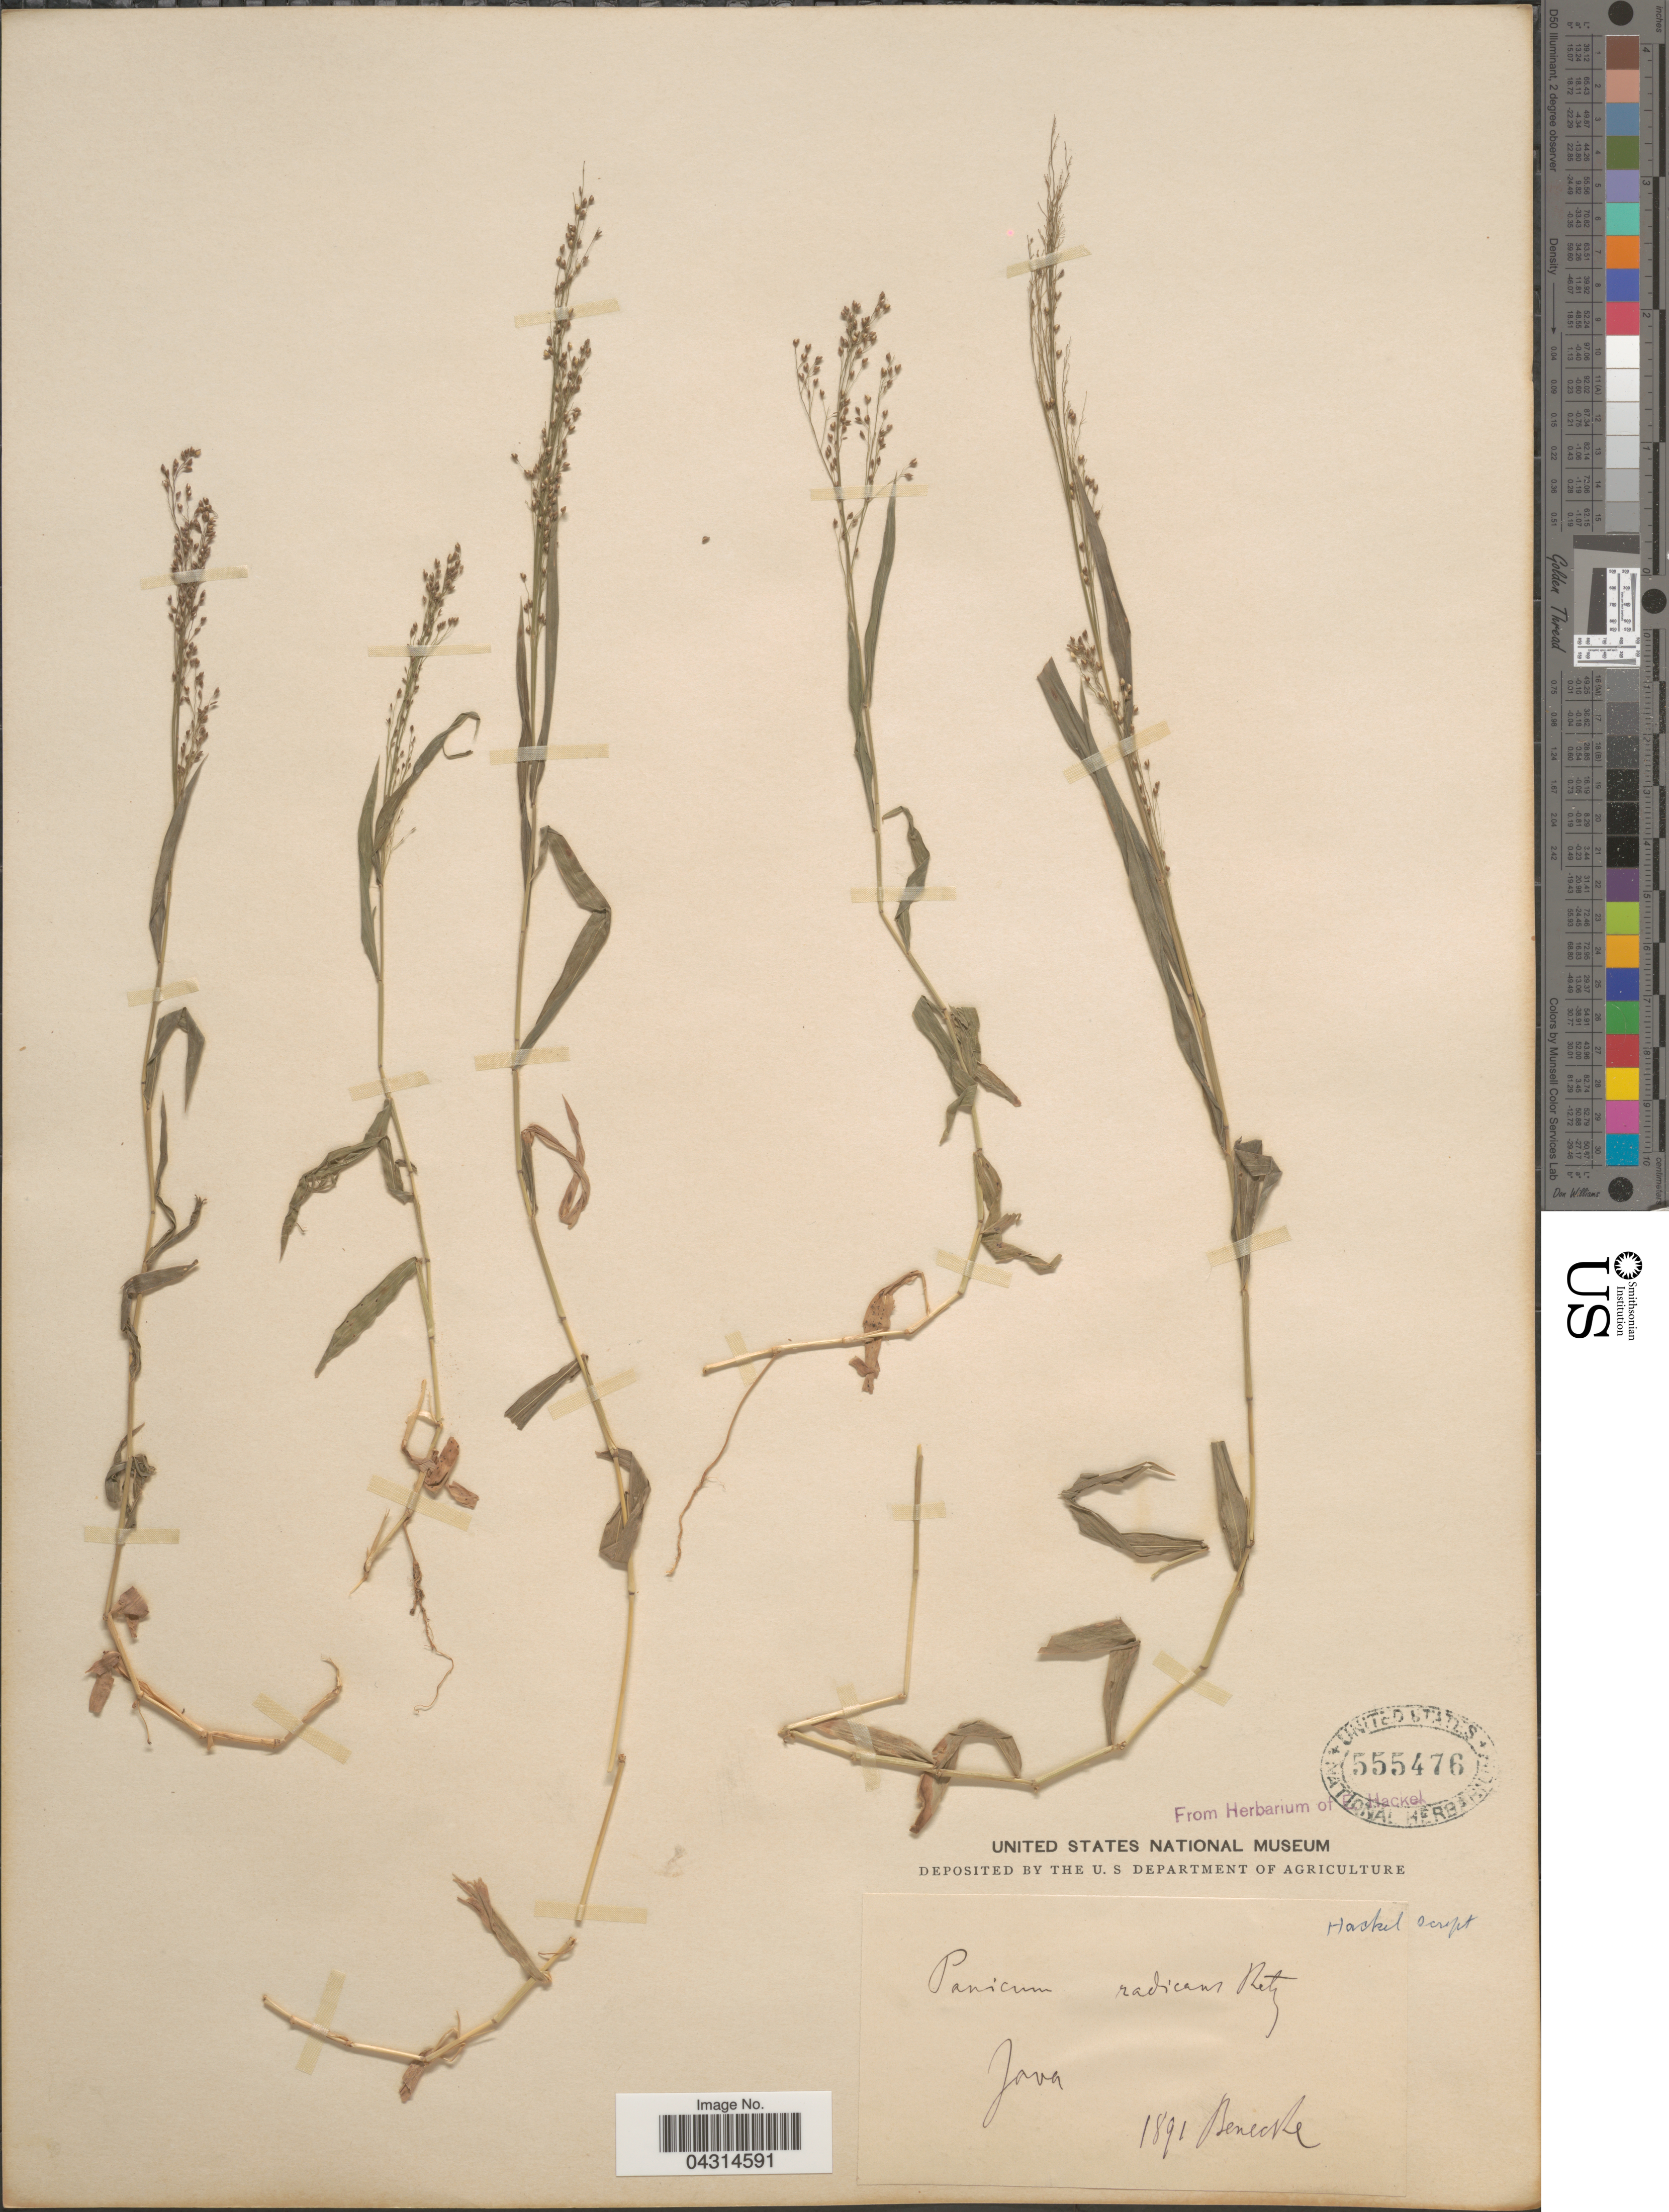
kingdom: Plantae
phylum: Tracheophyta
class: Liliopsida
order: Poales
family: Poaceae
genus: Cyrtococcum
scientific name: Cyrtococcum sp.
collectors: Benecke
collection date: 1891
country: Indonesia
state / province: Java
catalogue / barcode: US 555476